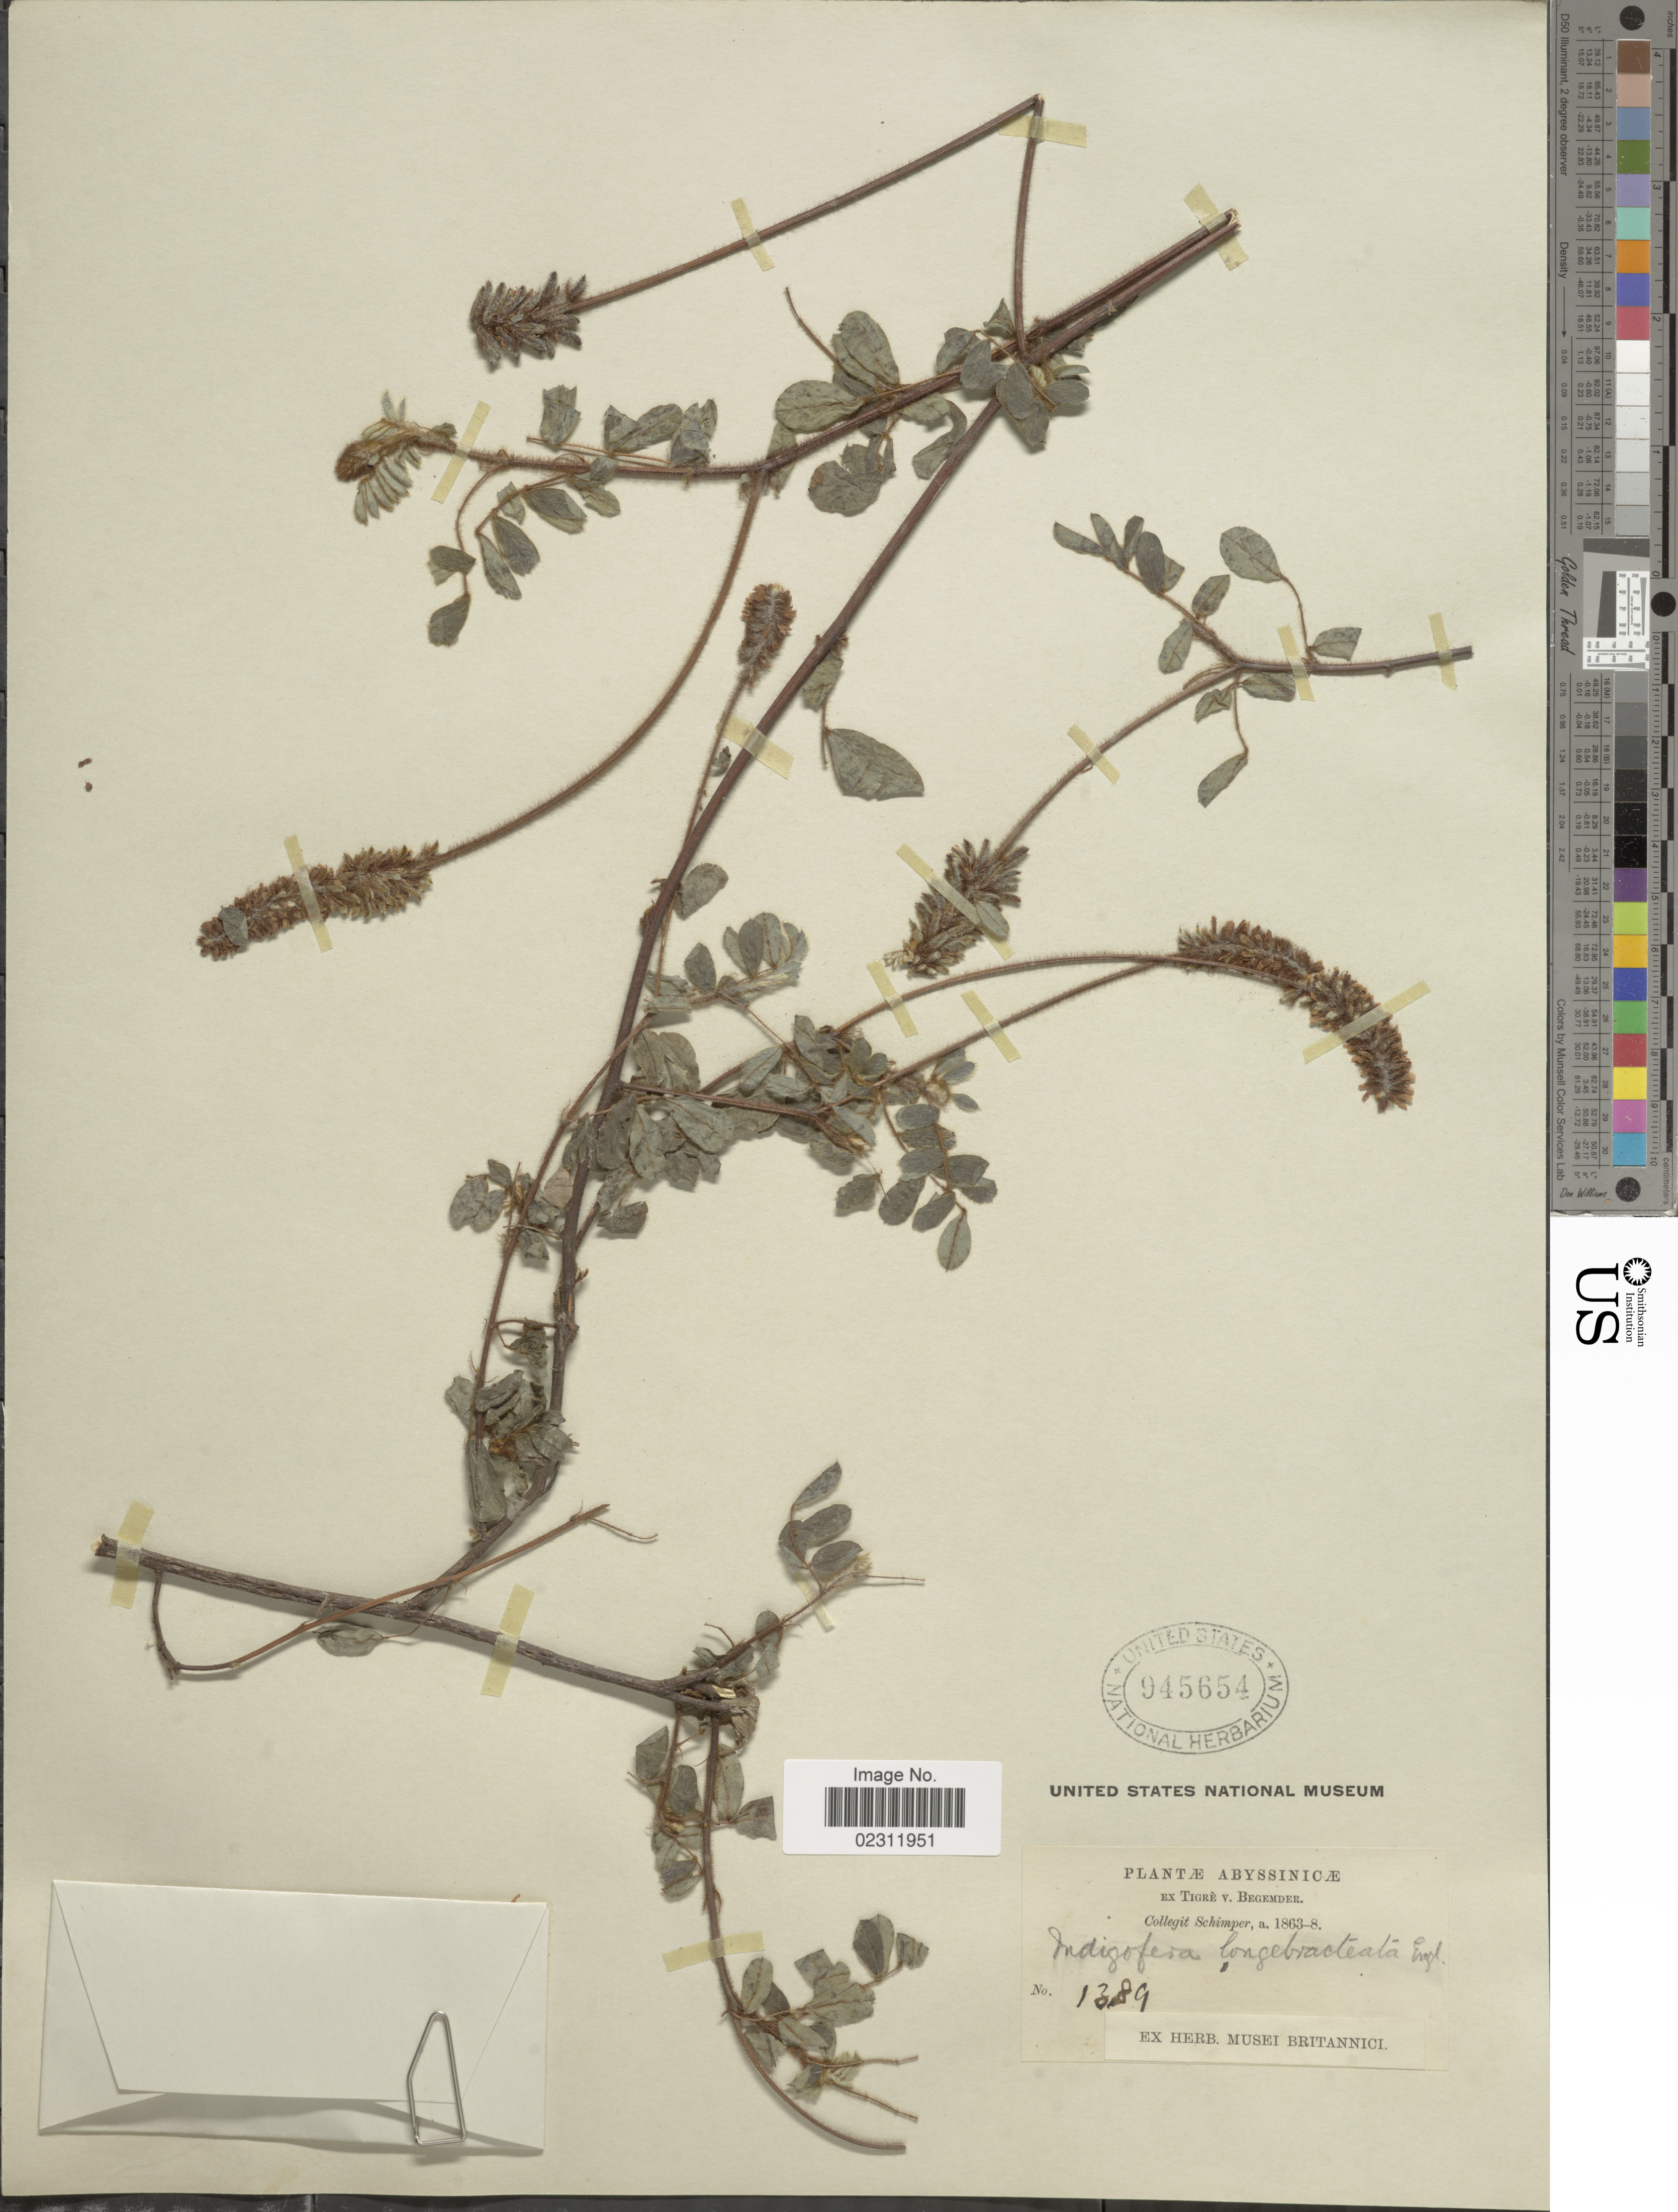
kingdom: Plantae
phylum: Tracheophyta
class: Magnoliopsida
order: Fabales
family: Fabaceae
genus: Indigofera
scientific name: Indigofera longebracteata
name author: J. Black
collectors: -. Schimper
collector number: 1389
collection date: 1863/1868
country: Eritrea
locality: Abyssinicae, Tigre v. Begemder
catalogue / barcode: US 945654